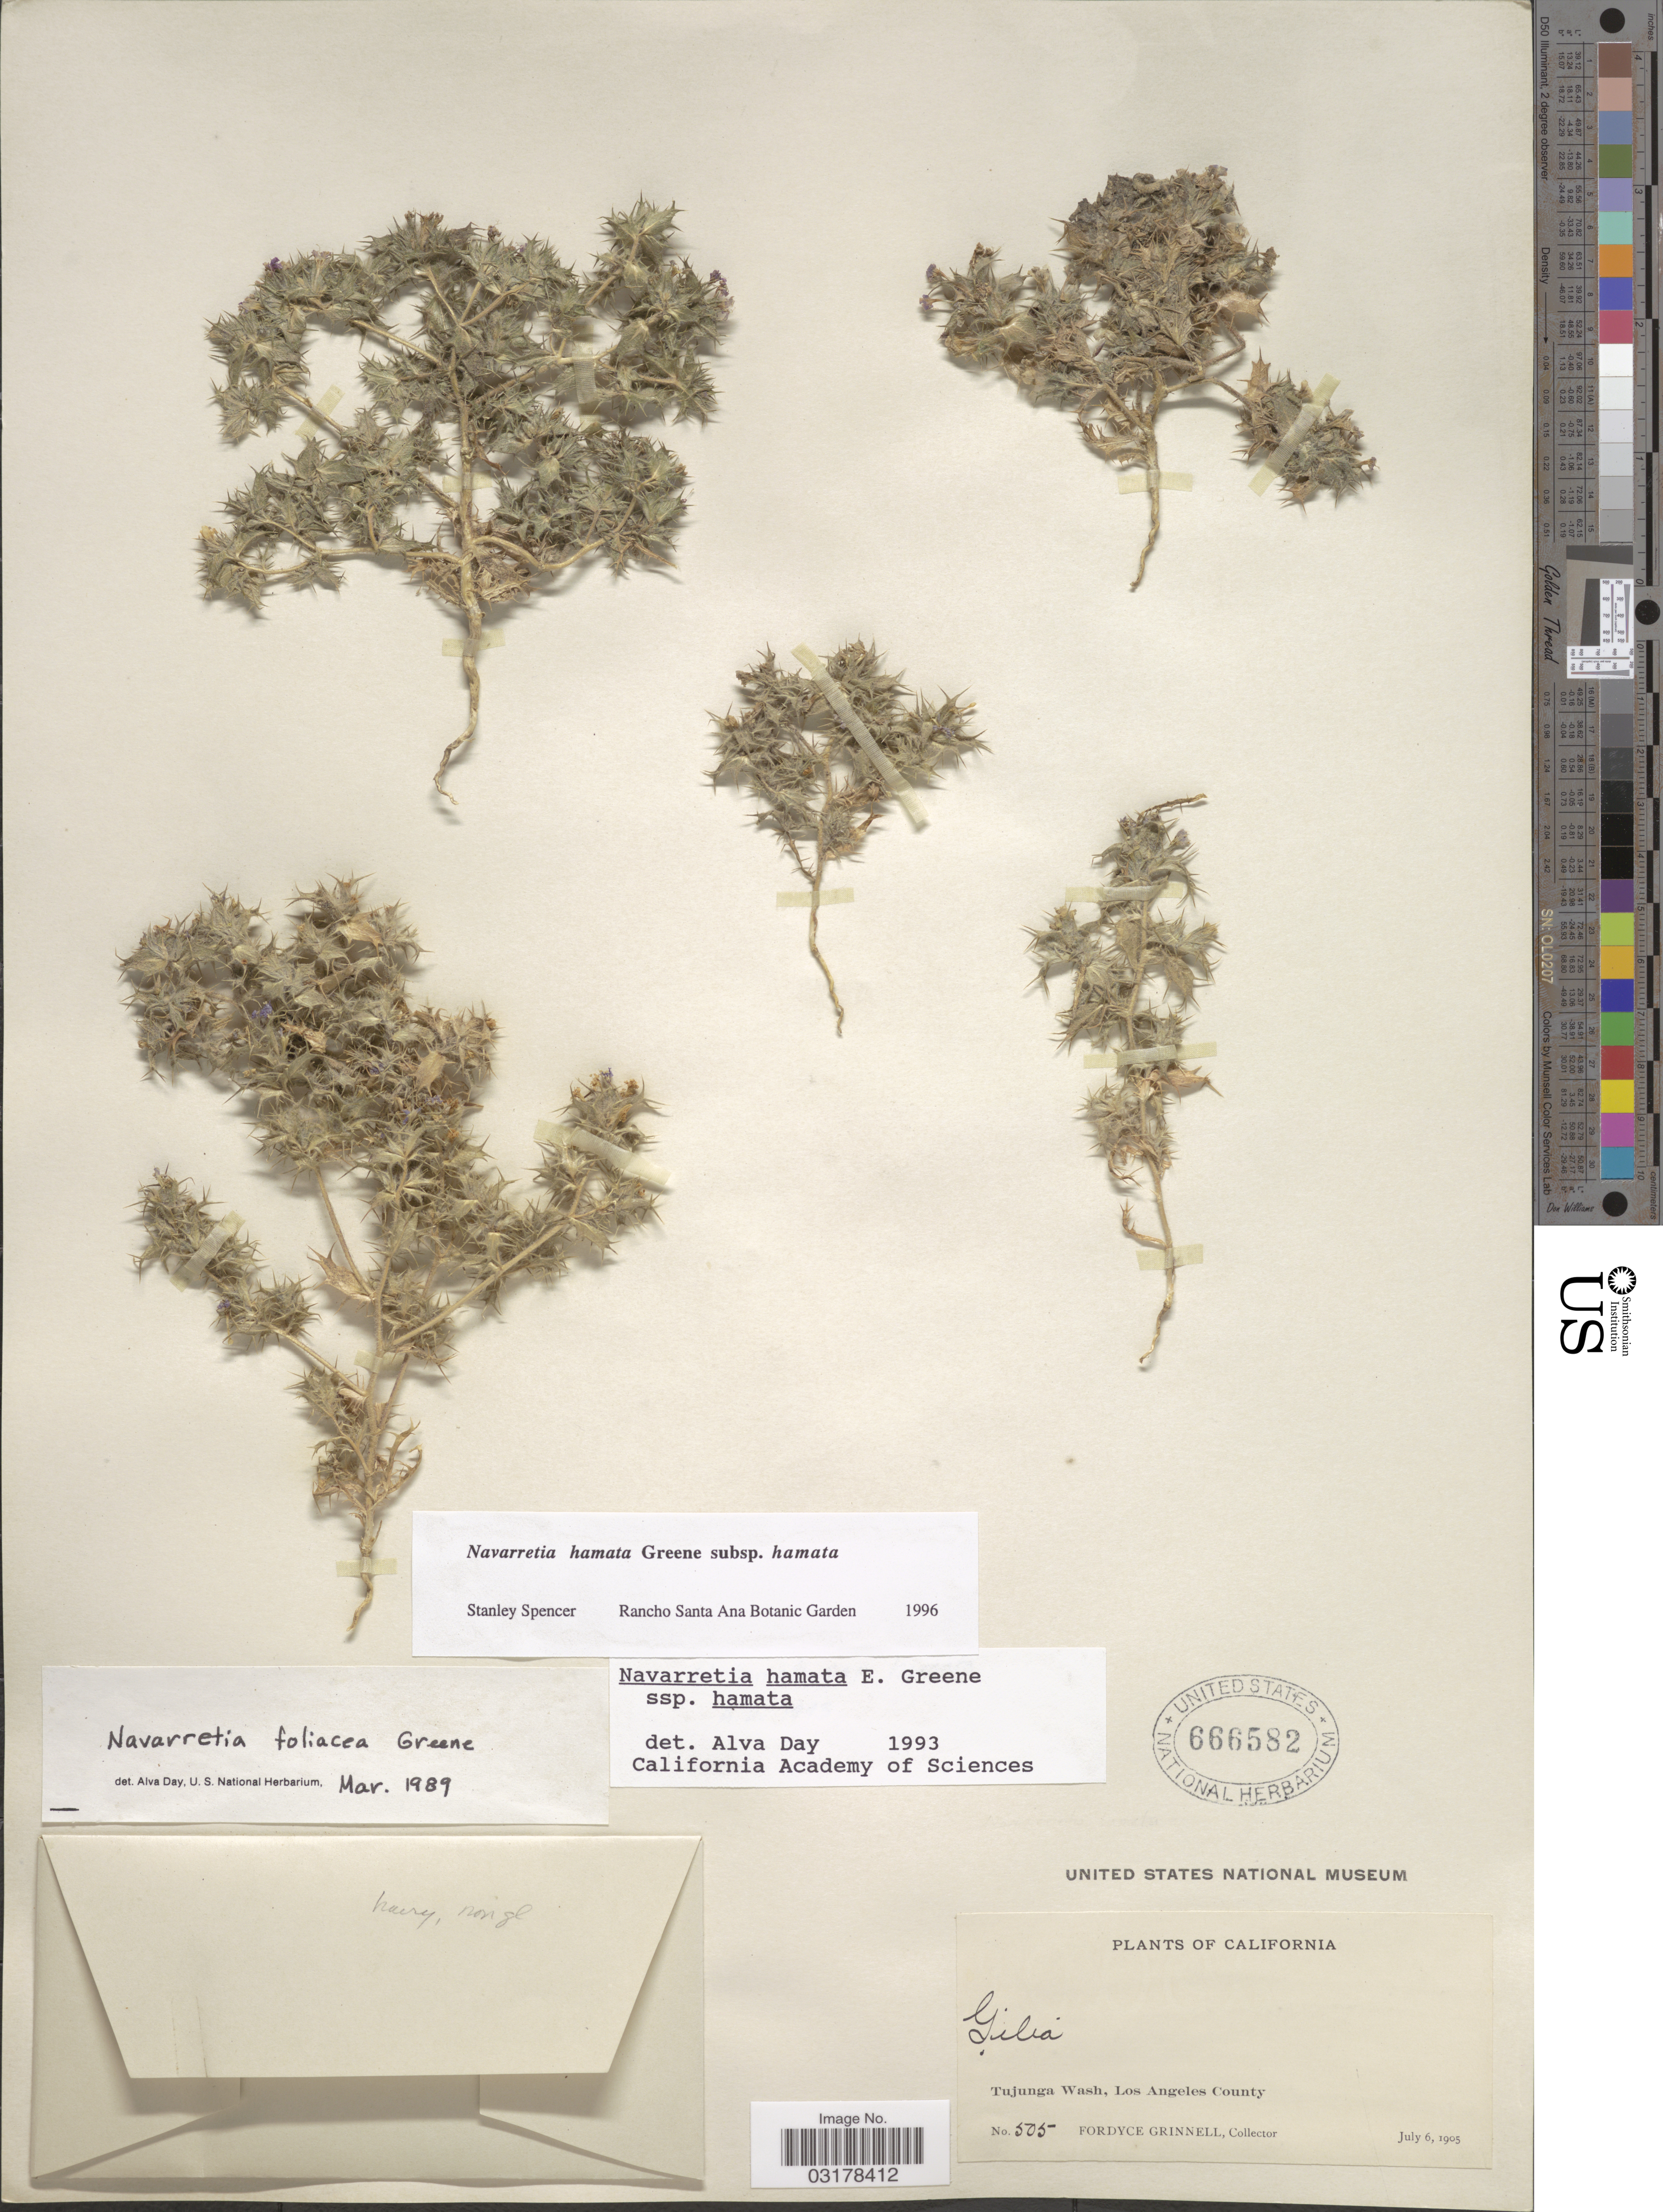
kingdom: Plantae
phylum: Tracheophyta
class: Magnoliopsida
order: Ericales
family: Polemoniaceae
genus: Navarretia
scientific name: Navarretia hamata var. hamata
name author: Greene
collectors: F. Grinnell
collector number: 505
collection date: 1905-07-06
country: United States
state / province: California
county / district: Los Angeles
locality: Tujunga Wash, Los Angeles County.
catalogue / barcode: US 666582